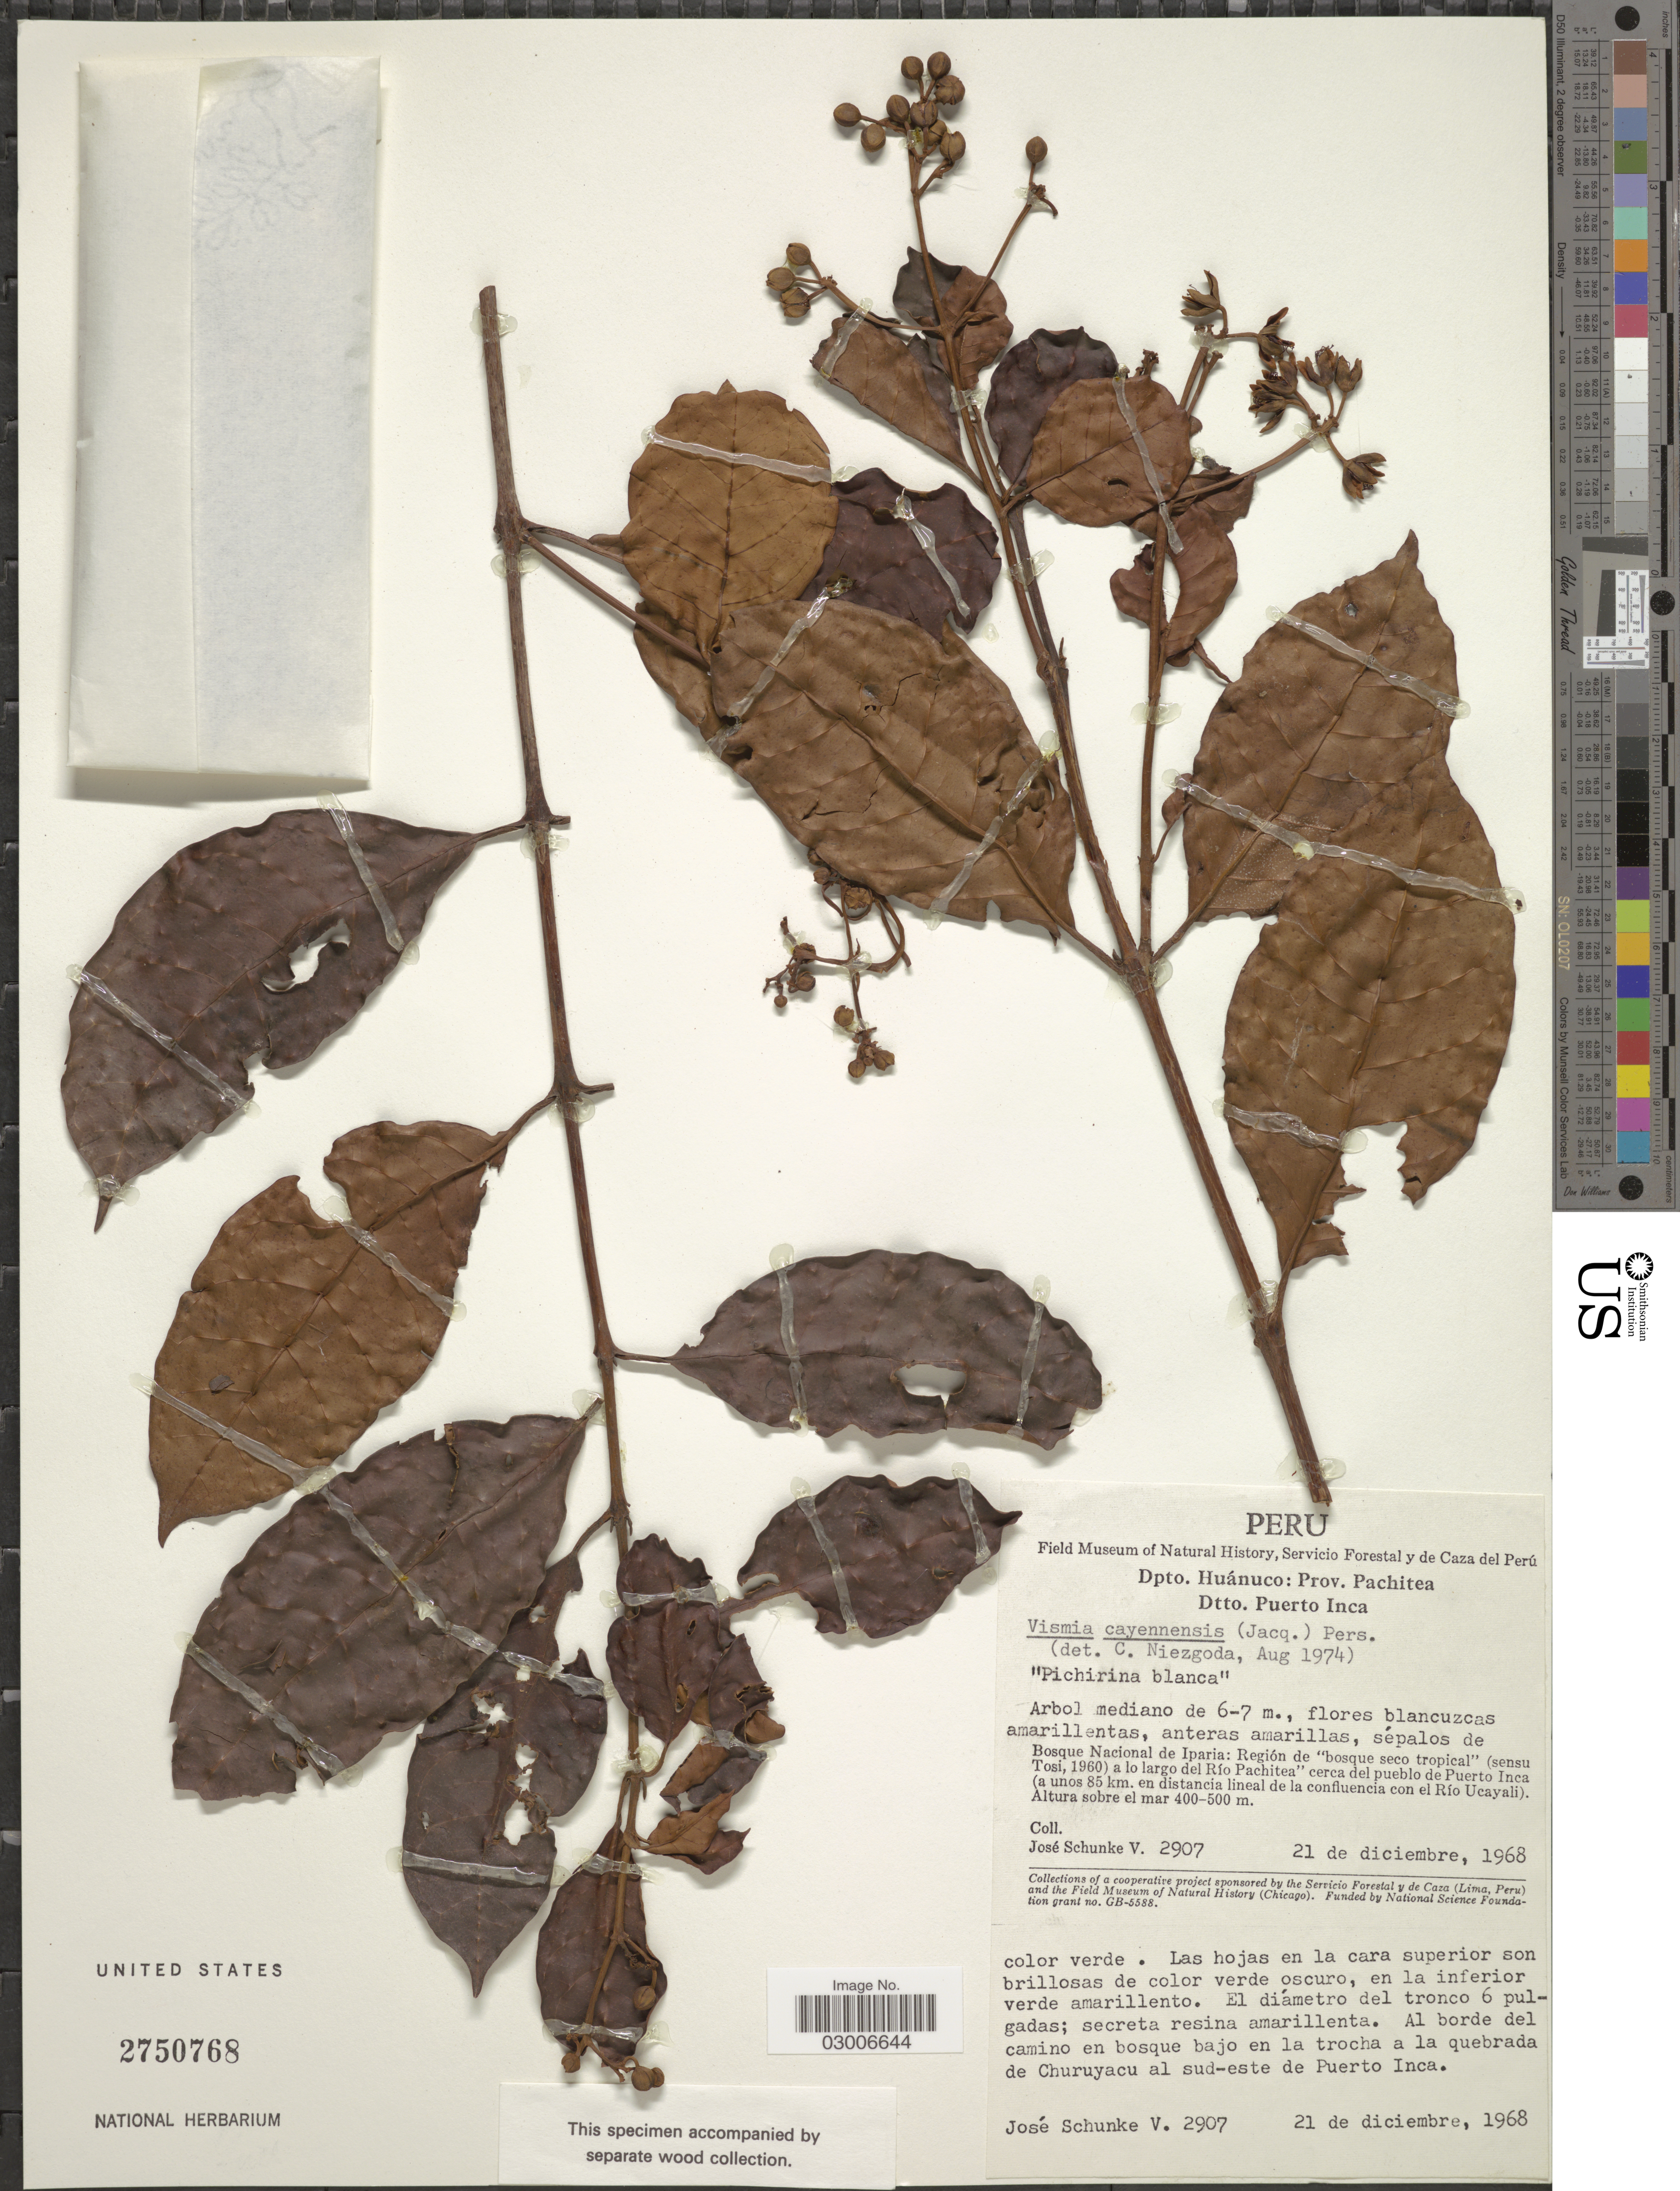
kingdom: Plantae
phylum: Tracheophyta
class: Magnoliopsida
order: Malpighiales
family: Hypericaceae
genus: Vismia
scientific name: Vismia cayennensis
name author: (Jacq.) Pers.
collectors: J. Schunke Vigo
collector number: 2907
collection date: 1968-12-21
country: Peru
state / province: Huánuco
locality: Dpto. Huánuco: Prov. Pachitea, Dtto. Puerto Inca, Bosque Nacional de Iparia: Región de "bosque seco tropical" (sensu Tosi, 1960) a lo largo del Río Pachitea, cerca del pueblo de Puerto Inca (a unos 85 km. en distancia lineal de la confluencia con el Río Ucayali), Al borde del camino en bosque bajo en la trocha a la quebrada de Churuyacu al sud-este de Puerto Inca.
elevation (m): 400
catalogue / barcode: US 2750768